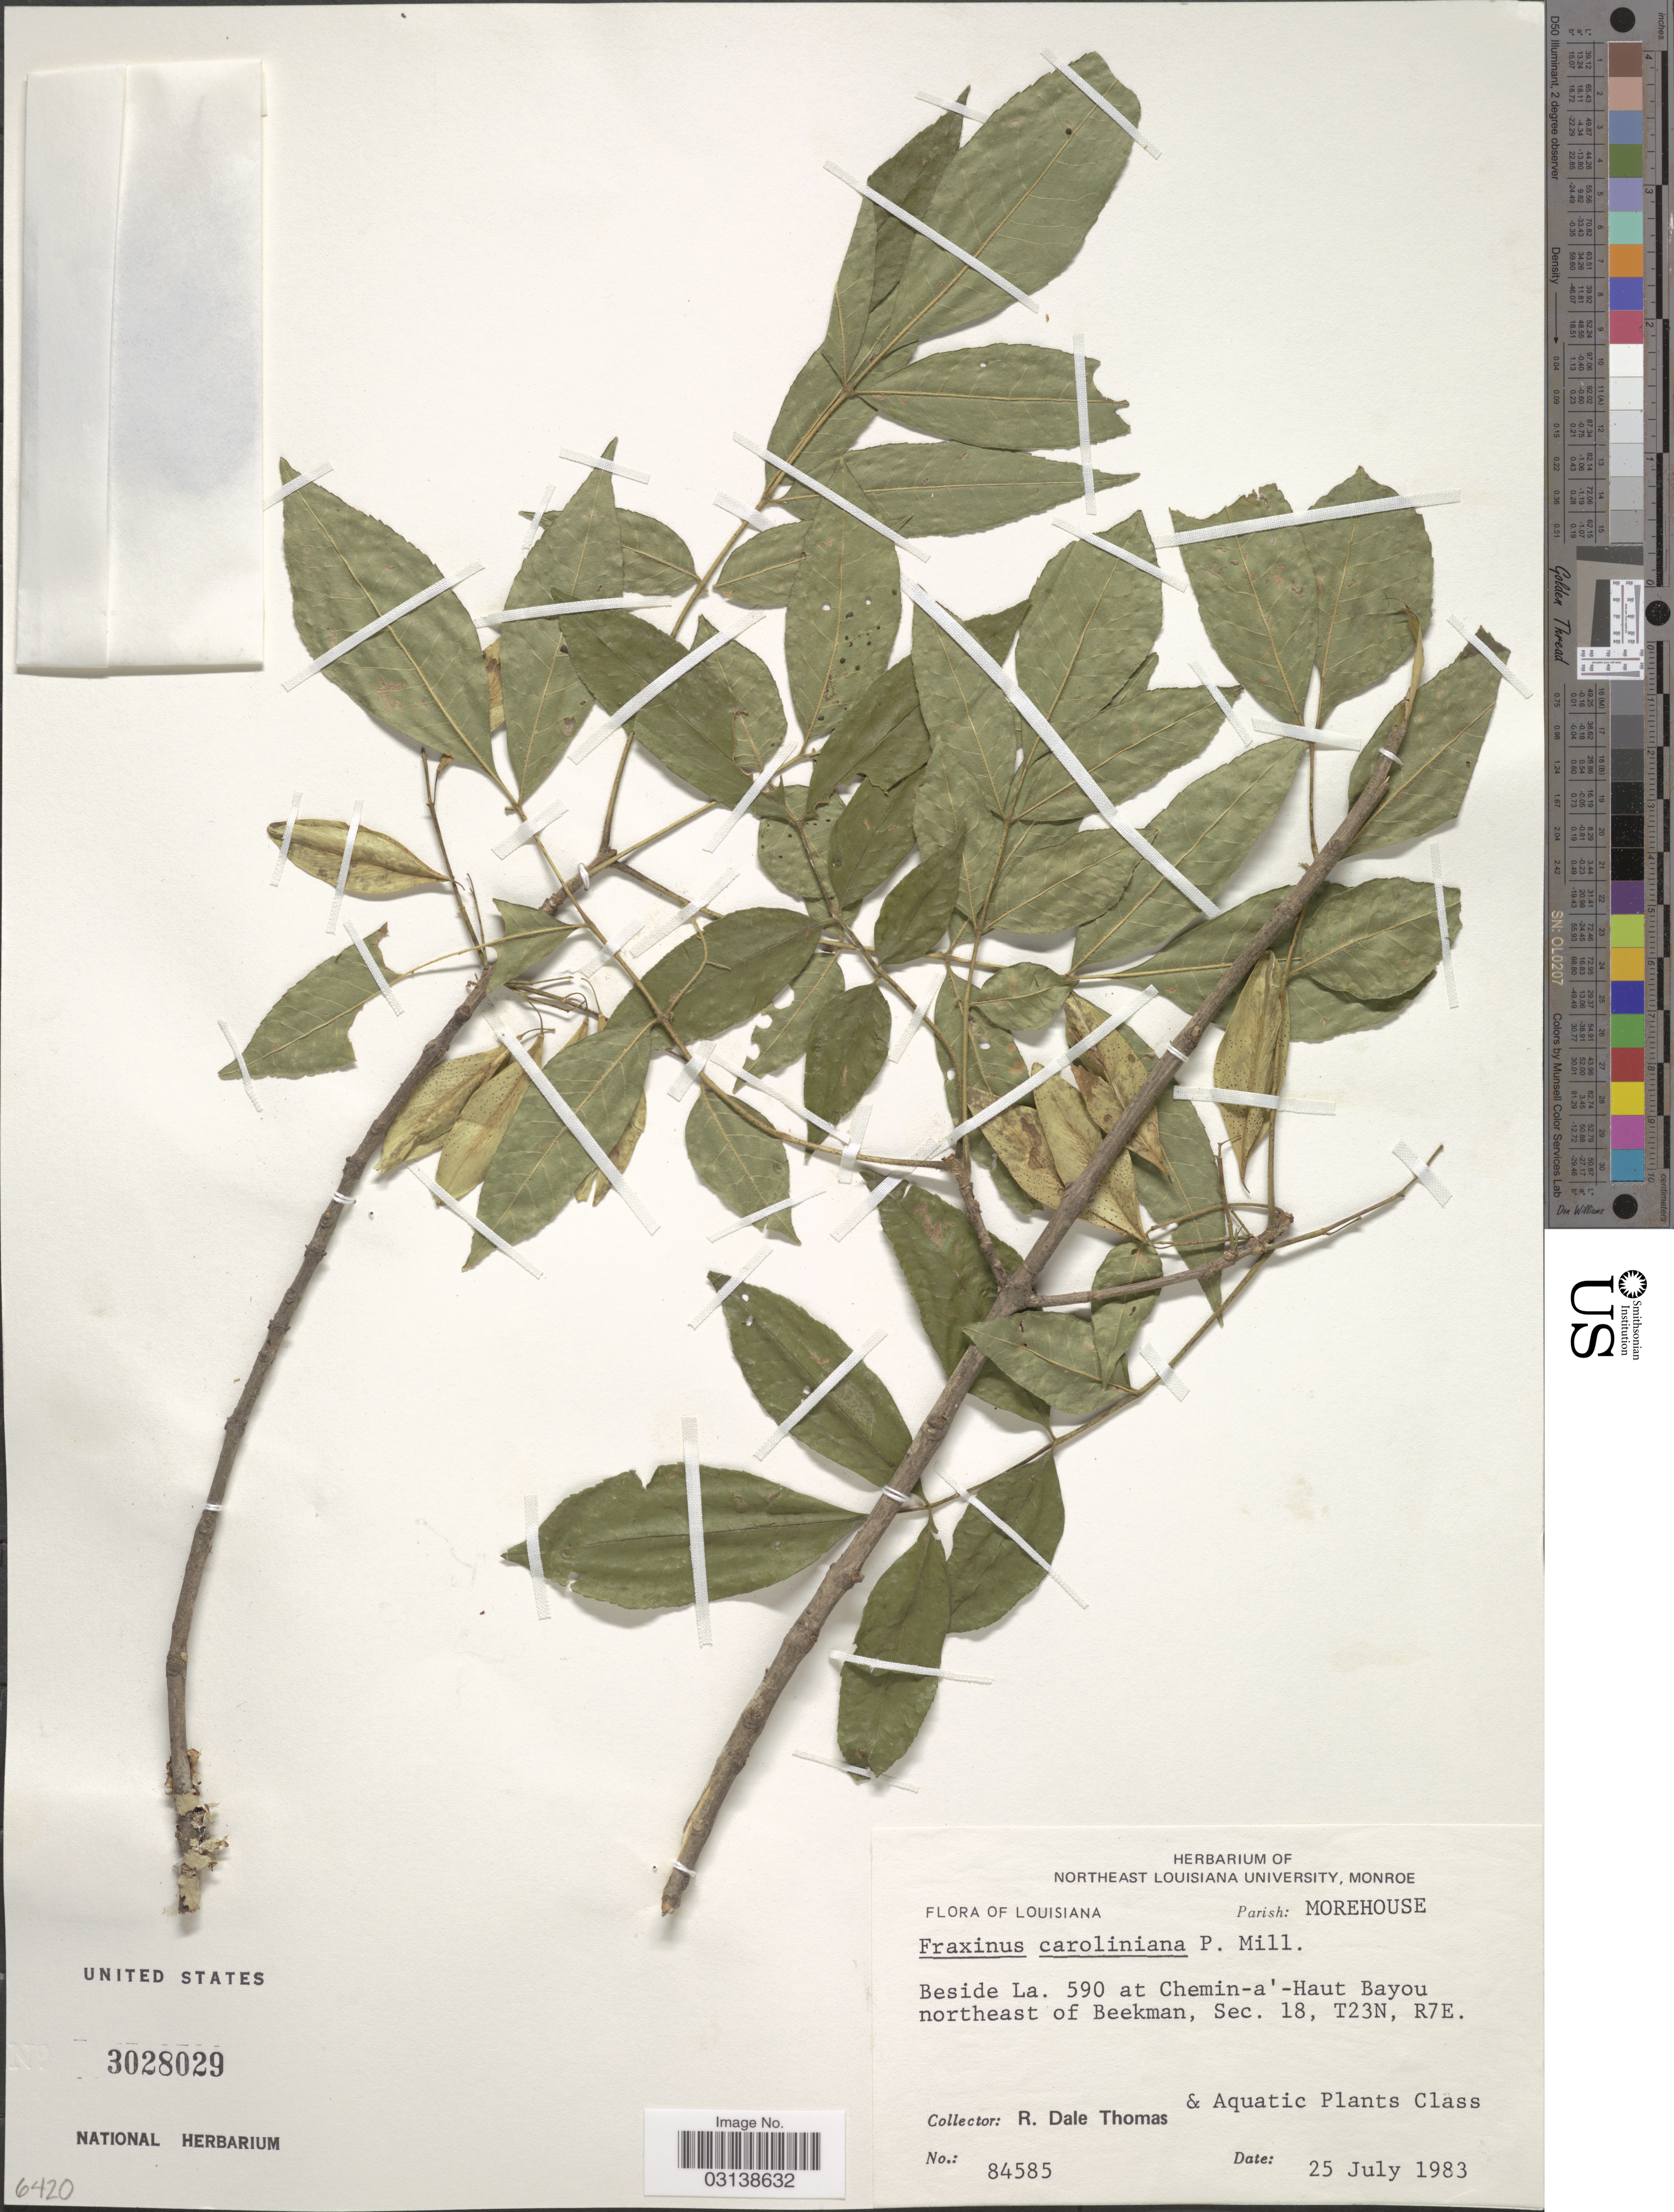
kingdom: Plantae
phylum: Tracheophyta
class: Magnoliopsida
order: Lamiales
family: Oleaceae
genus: Fraxinus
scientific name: Fraxinus caroliniana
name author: Mill.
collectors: R. Thomas & Aquatic Plants Class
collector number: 84585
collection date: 1983-07-25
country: United States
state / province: Louisiana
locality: Parish: Morehouse. Beside La. 590 at Chemin-a'- Haut Bayou northeast of Beekman, Sec. 18, T23N, R7E.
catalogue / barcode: US 3028029